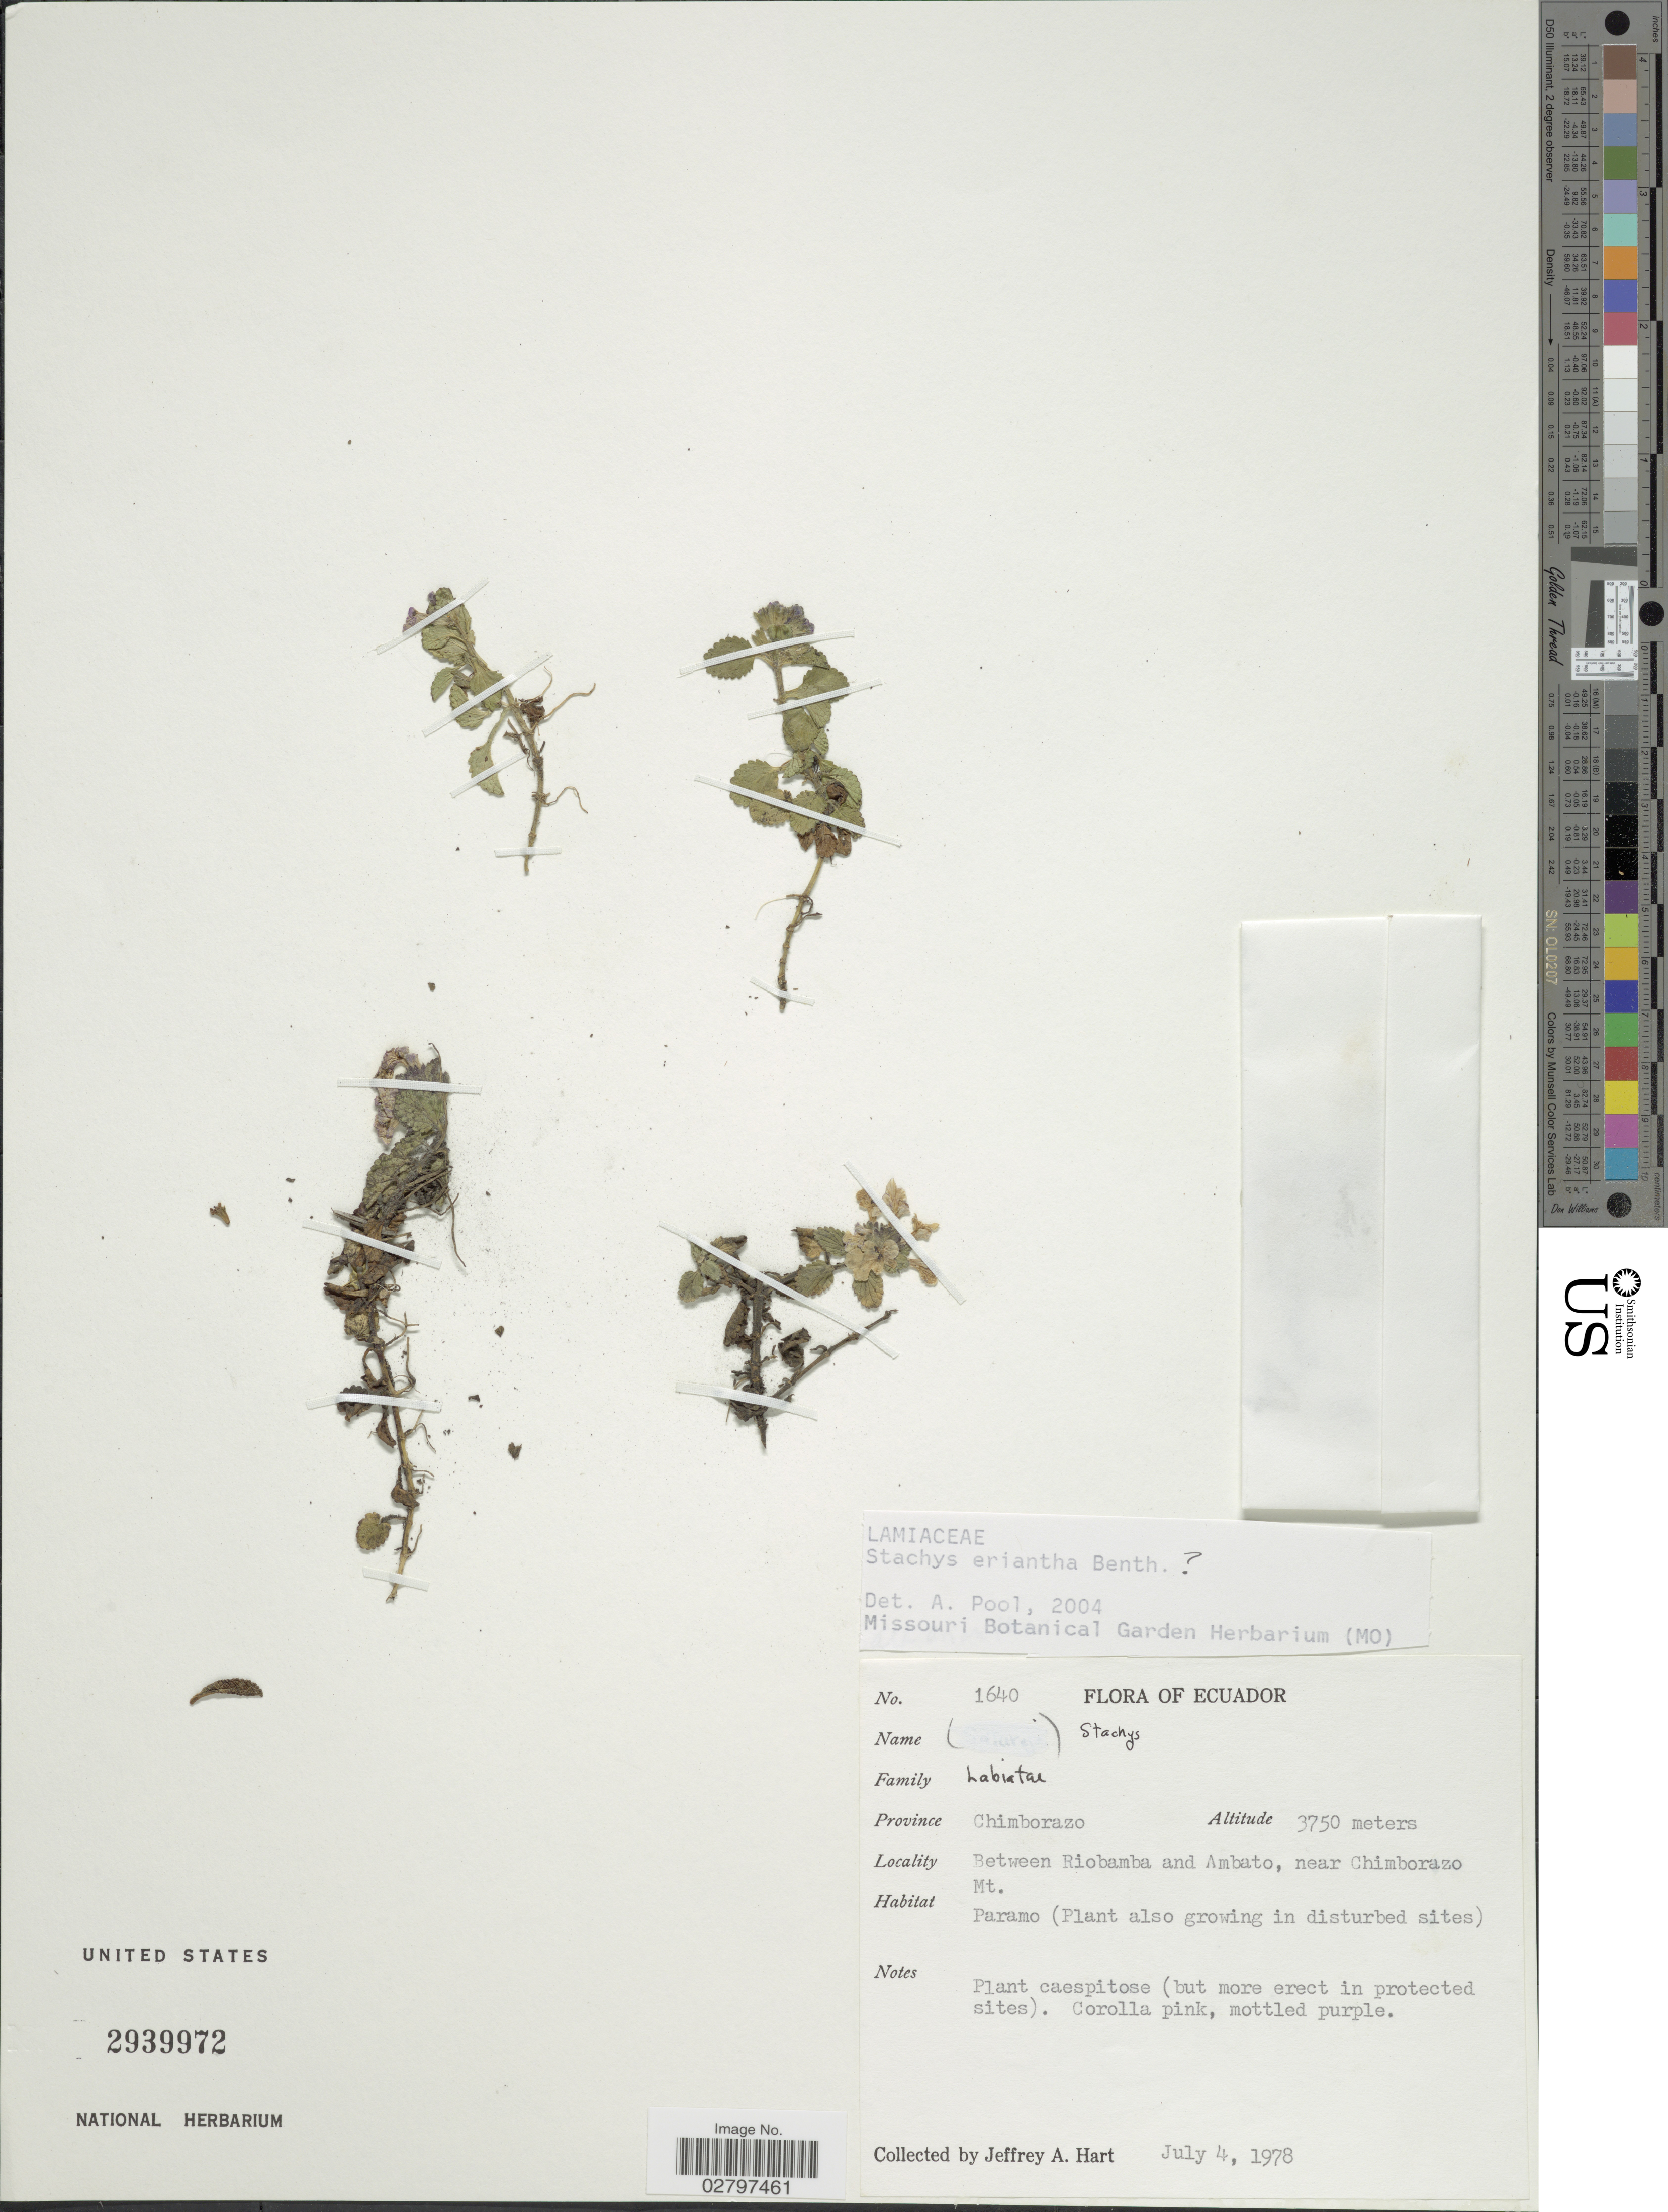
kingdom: Plantae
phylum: Tracheophyta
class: Magnoliopsida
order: Lamiales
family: Lamiaceae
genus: Stachys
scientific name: Stachys eriantha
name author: Benth.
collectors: J. A. Hart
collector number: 1640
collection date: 1978-07-04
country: Ecuador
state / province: Chimborazo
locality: Between Riobamba and Ambato, near Chimborazo Mt. Paramo.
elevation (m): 3750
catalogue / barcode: US 2939972